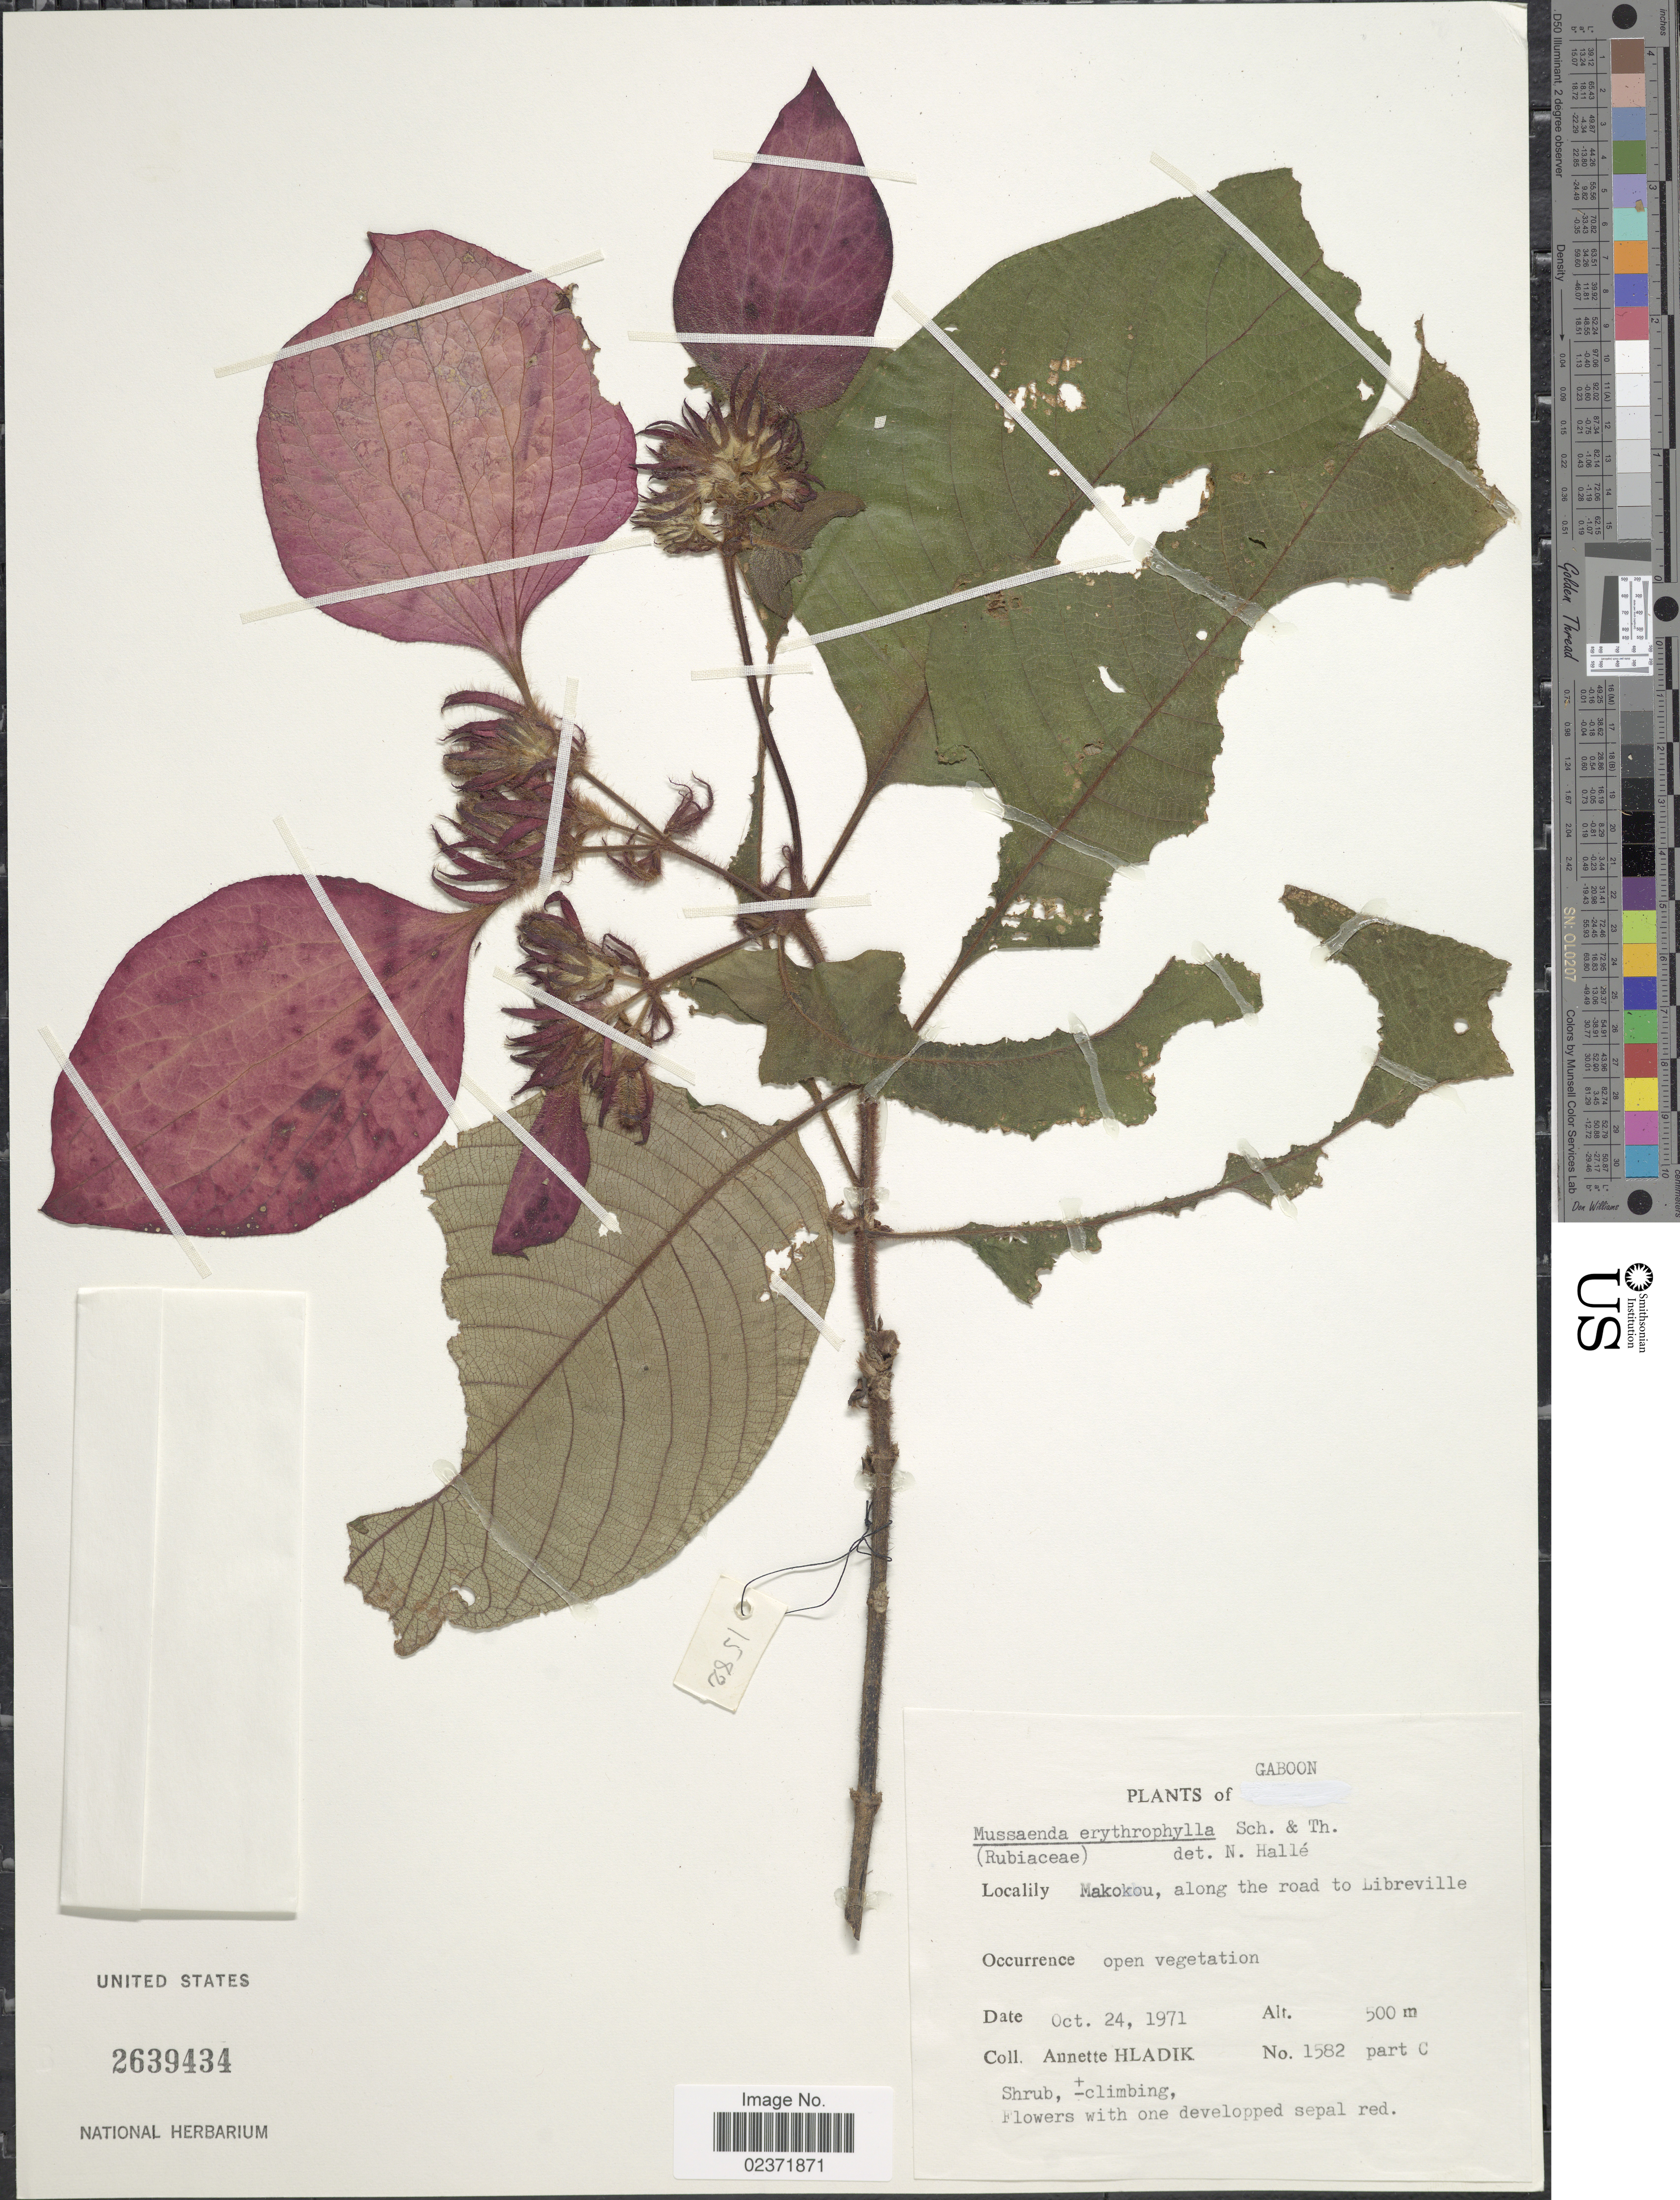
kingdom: Plantae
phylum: Tracheophyta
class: Magnoliopsida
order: Gentianales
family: Rubiaceae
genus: Mussaenda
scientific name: Mussaenda erythrophylla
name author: Schumach. & Thonn.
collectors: A. Hladik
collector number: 1582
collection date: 1971-10-24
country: Gabon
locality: Gaboon, Makokou, along the road to Libreville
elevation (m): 500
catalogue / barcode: US 2639434